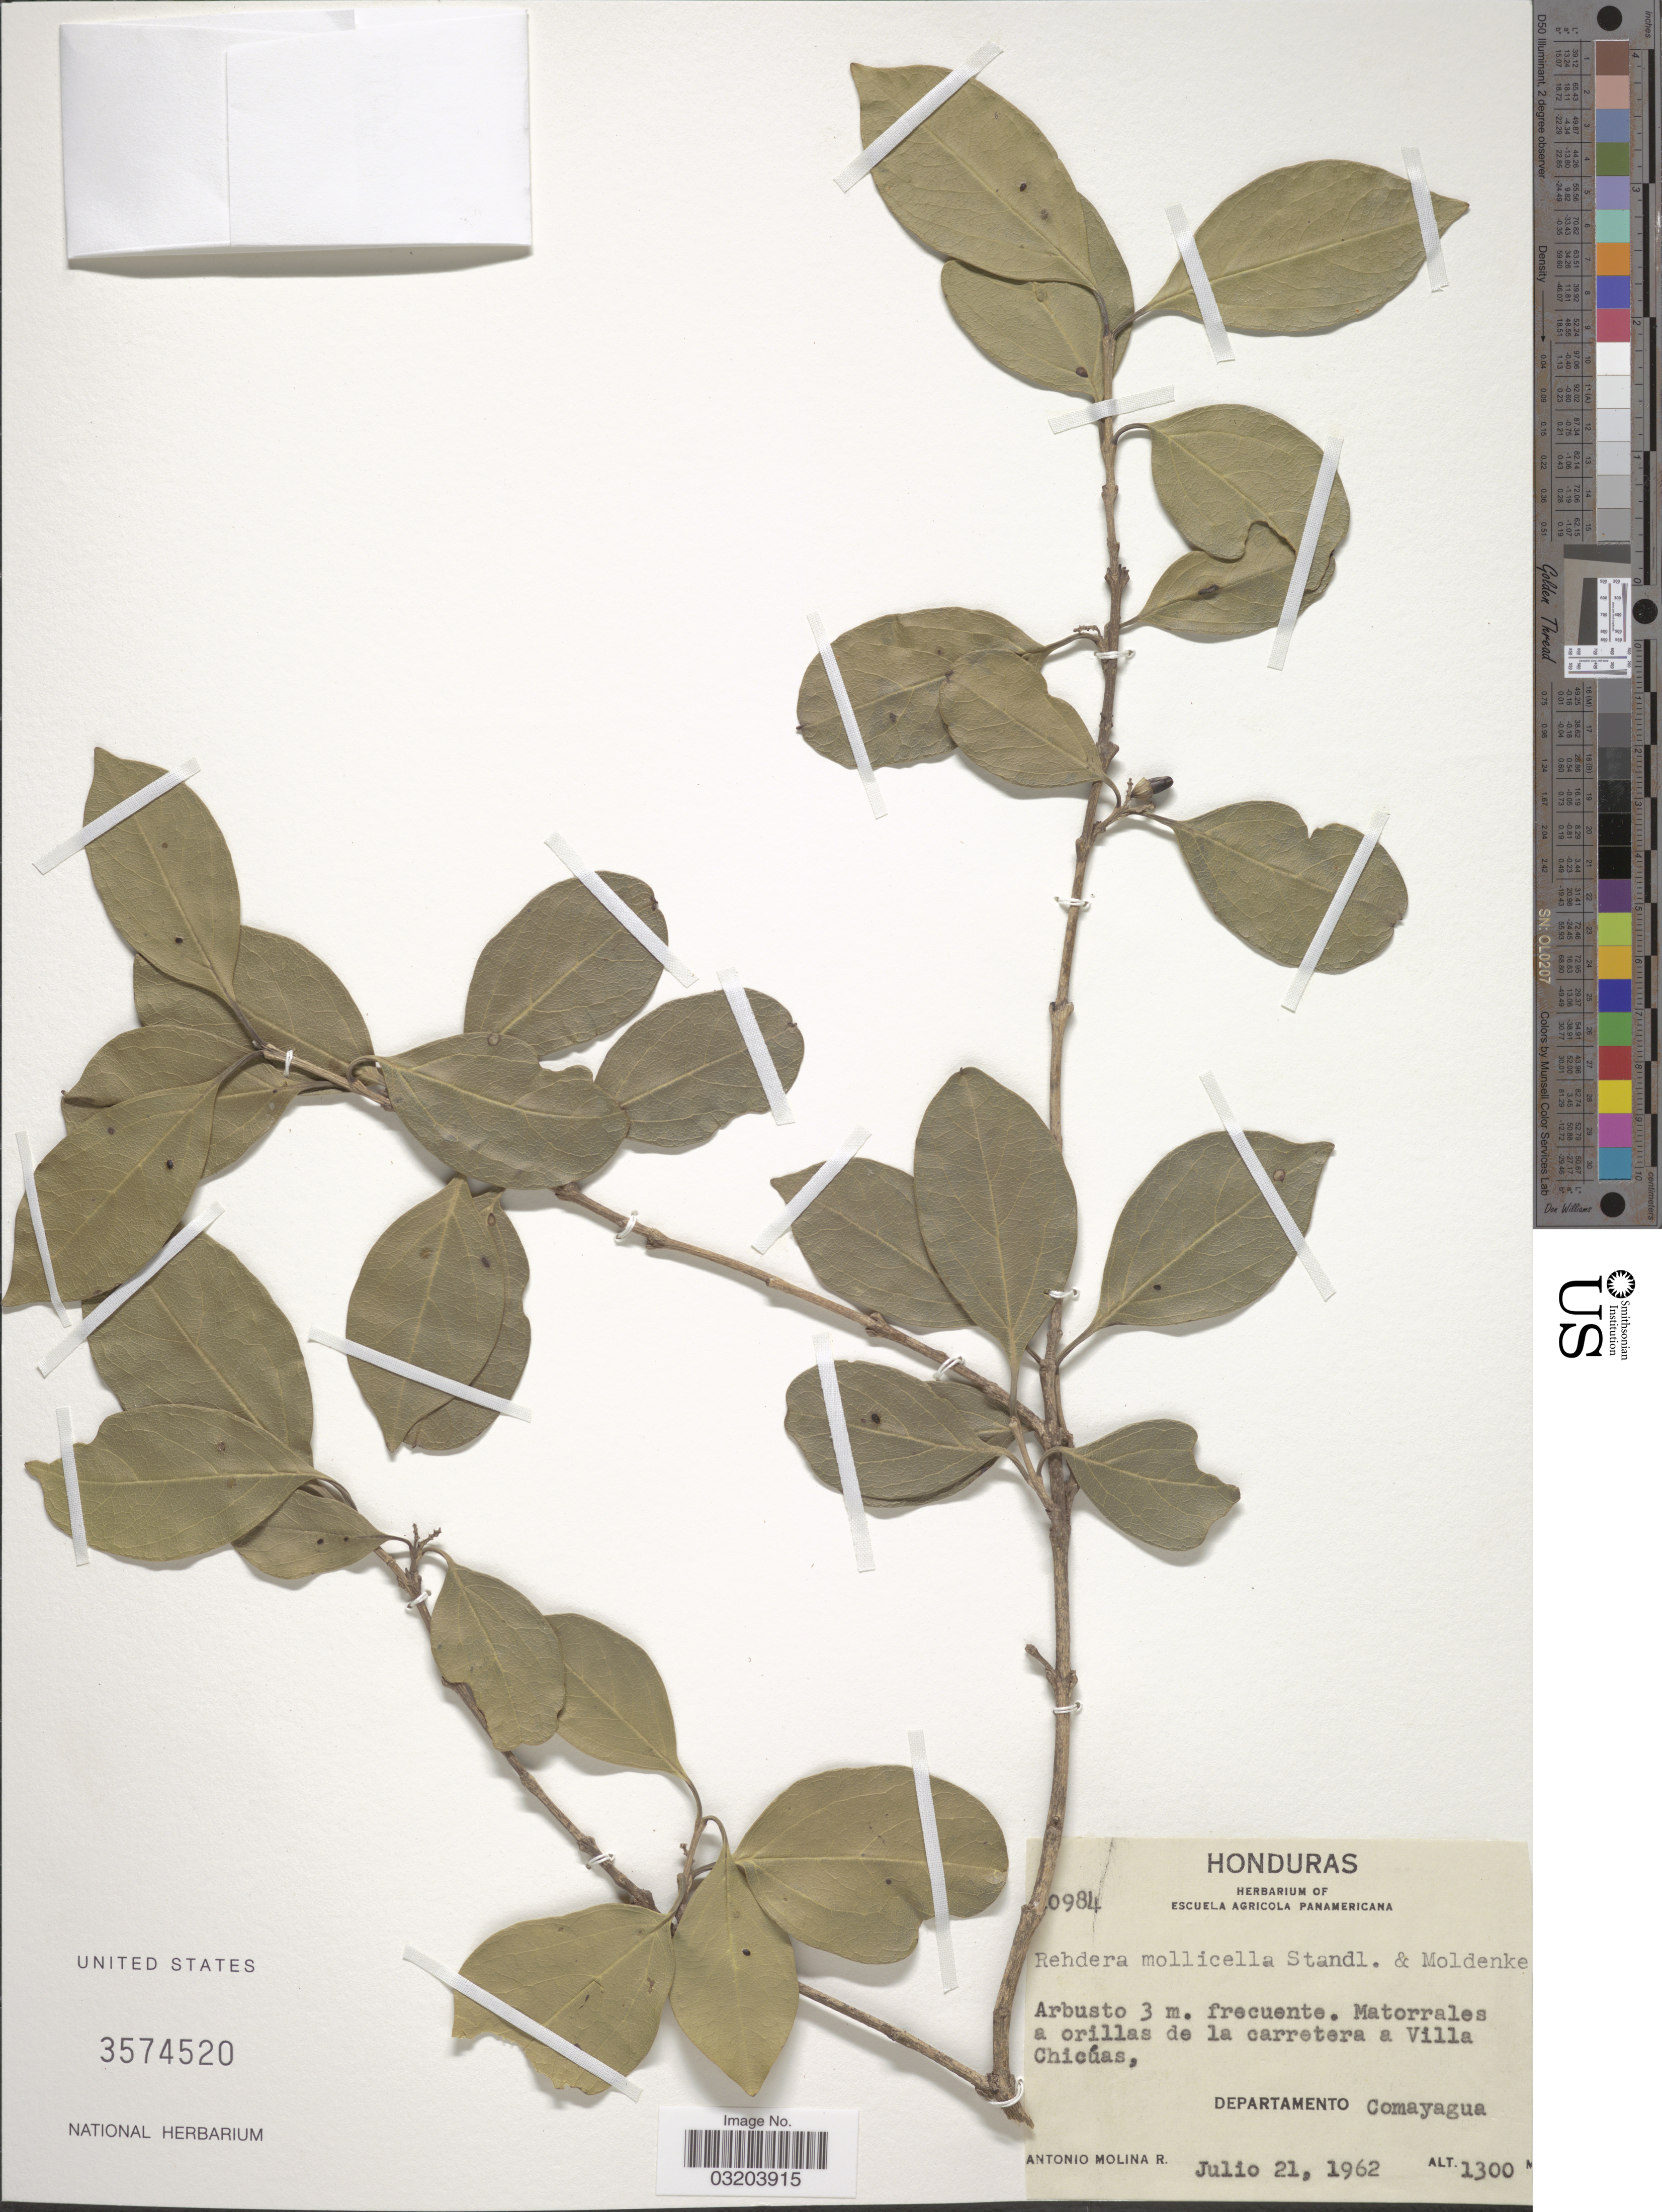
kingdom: Plantae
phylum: Tracheophyta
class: Magnoliopsida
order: Lamiales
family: Verbenaceae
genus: Rehdera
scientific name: Rehdera mollicella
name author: Standl. & Moldenke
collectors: A. Molina R.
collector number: !0984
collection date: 1962-07-21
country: Honduras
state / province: Comayagua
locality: Matorrales a orillas de la carretera a Villa Chicúas, Departamento Comayagua.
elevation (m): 1300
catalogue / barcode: US 3574520